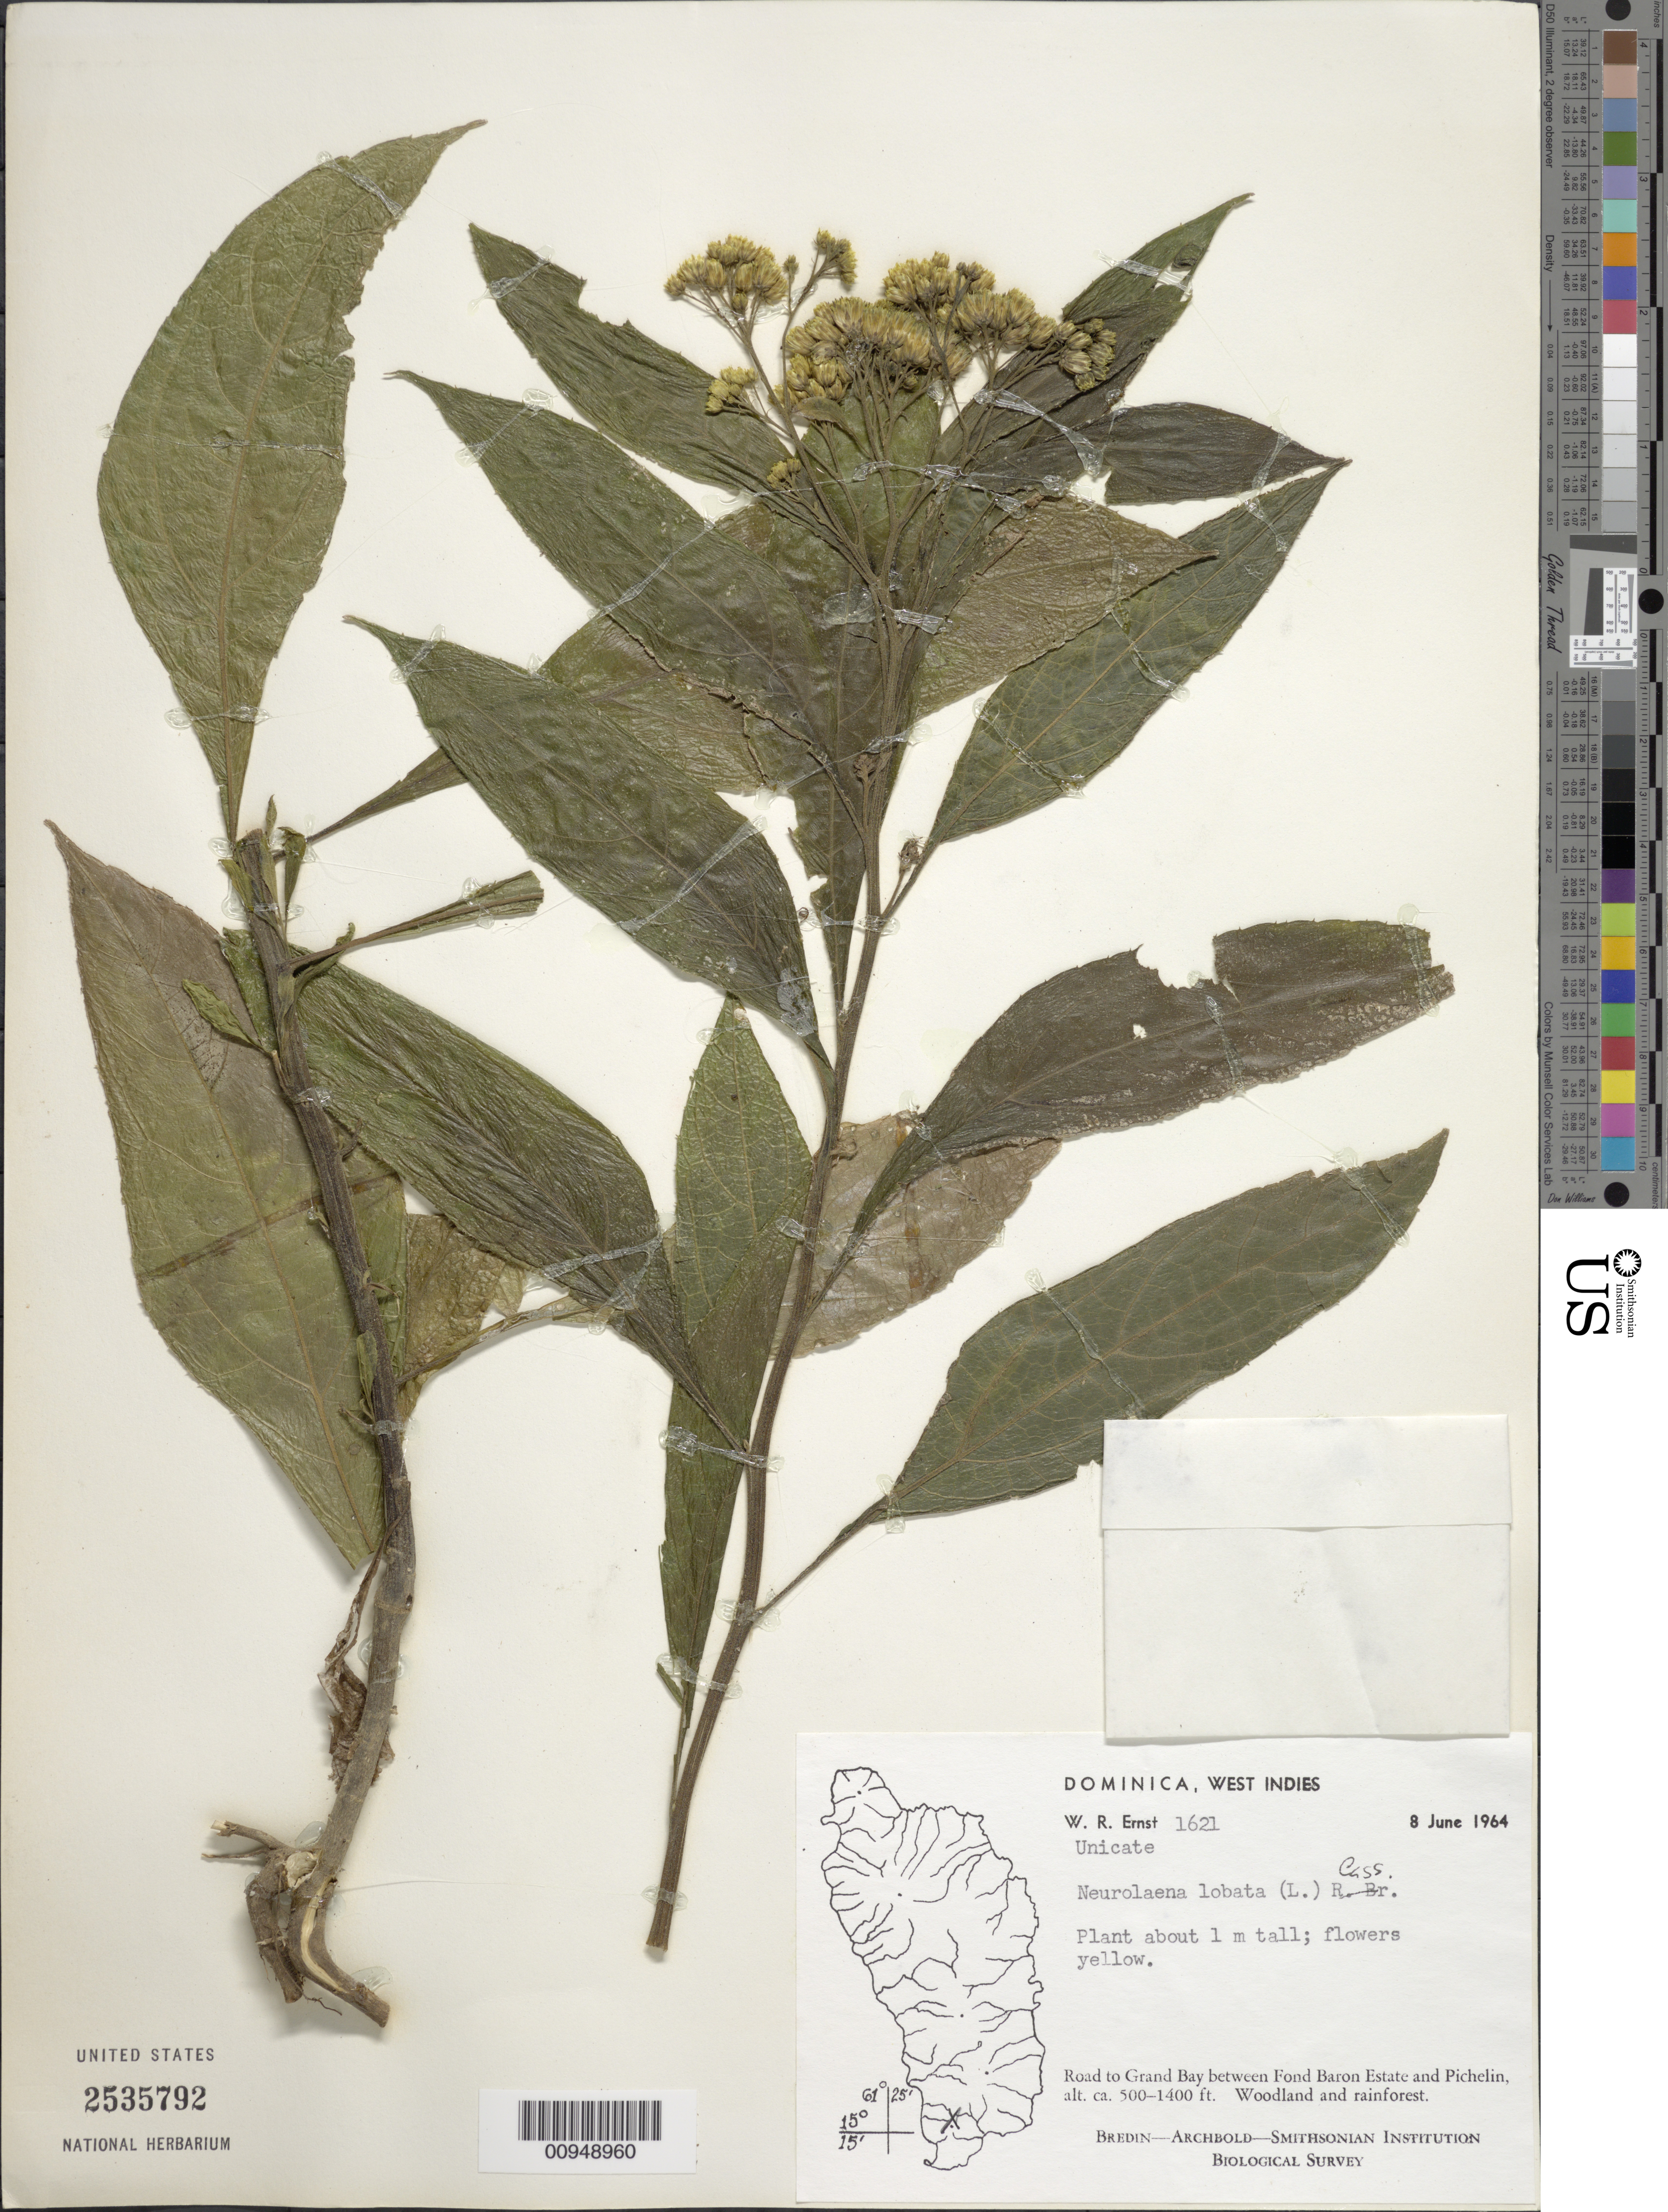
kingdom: Plantae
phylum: Tracheophyta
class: Magnoliopsida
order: Asterales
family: Asteraceae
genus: Neurolaena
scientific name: Neurolaena lobata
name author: (L.) R. Br. ex Cass.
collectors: W. R. Ernst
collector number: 1621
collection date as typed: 08 Jun 1964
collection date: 1964-06-08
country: Dominica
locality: Road to Grand Bay between Fond Baron Estate and Pichelin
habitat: Woodland and rainforest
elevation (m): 152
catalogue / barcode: US 2535792